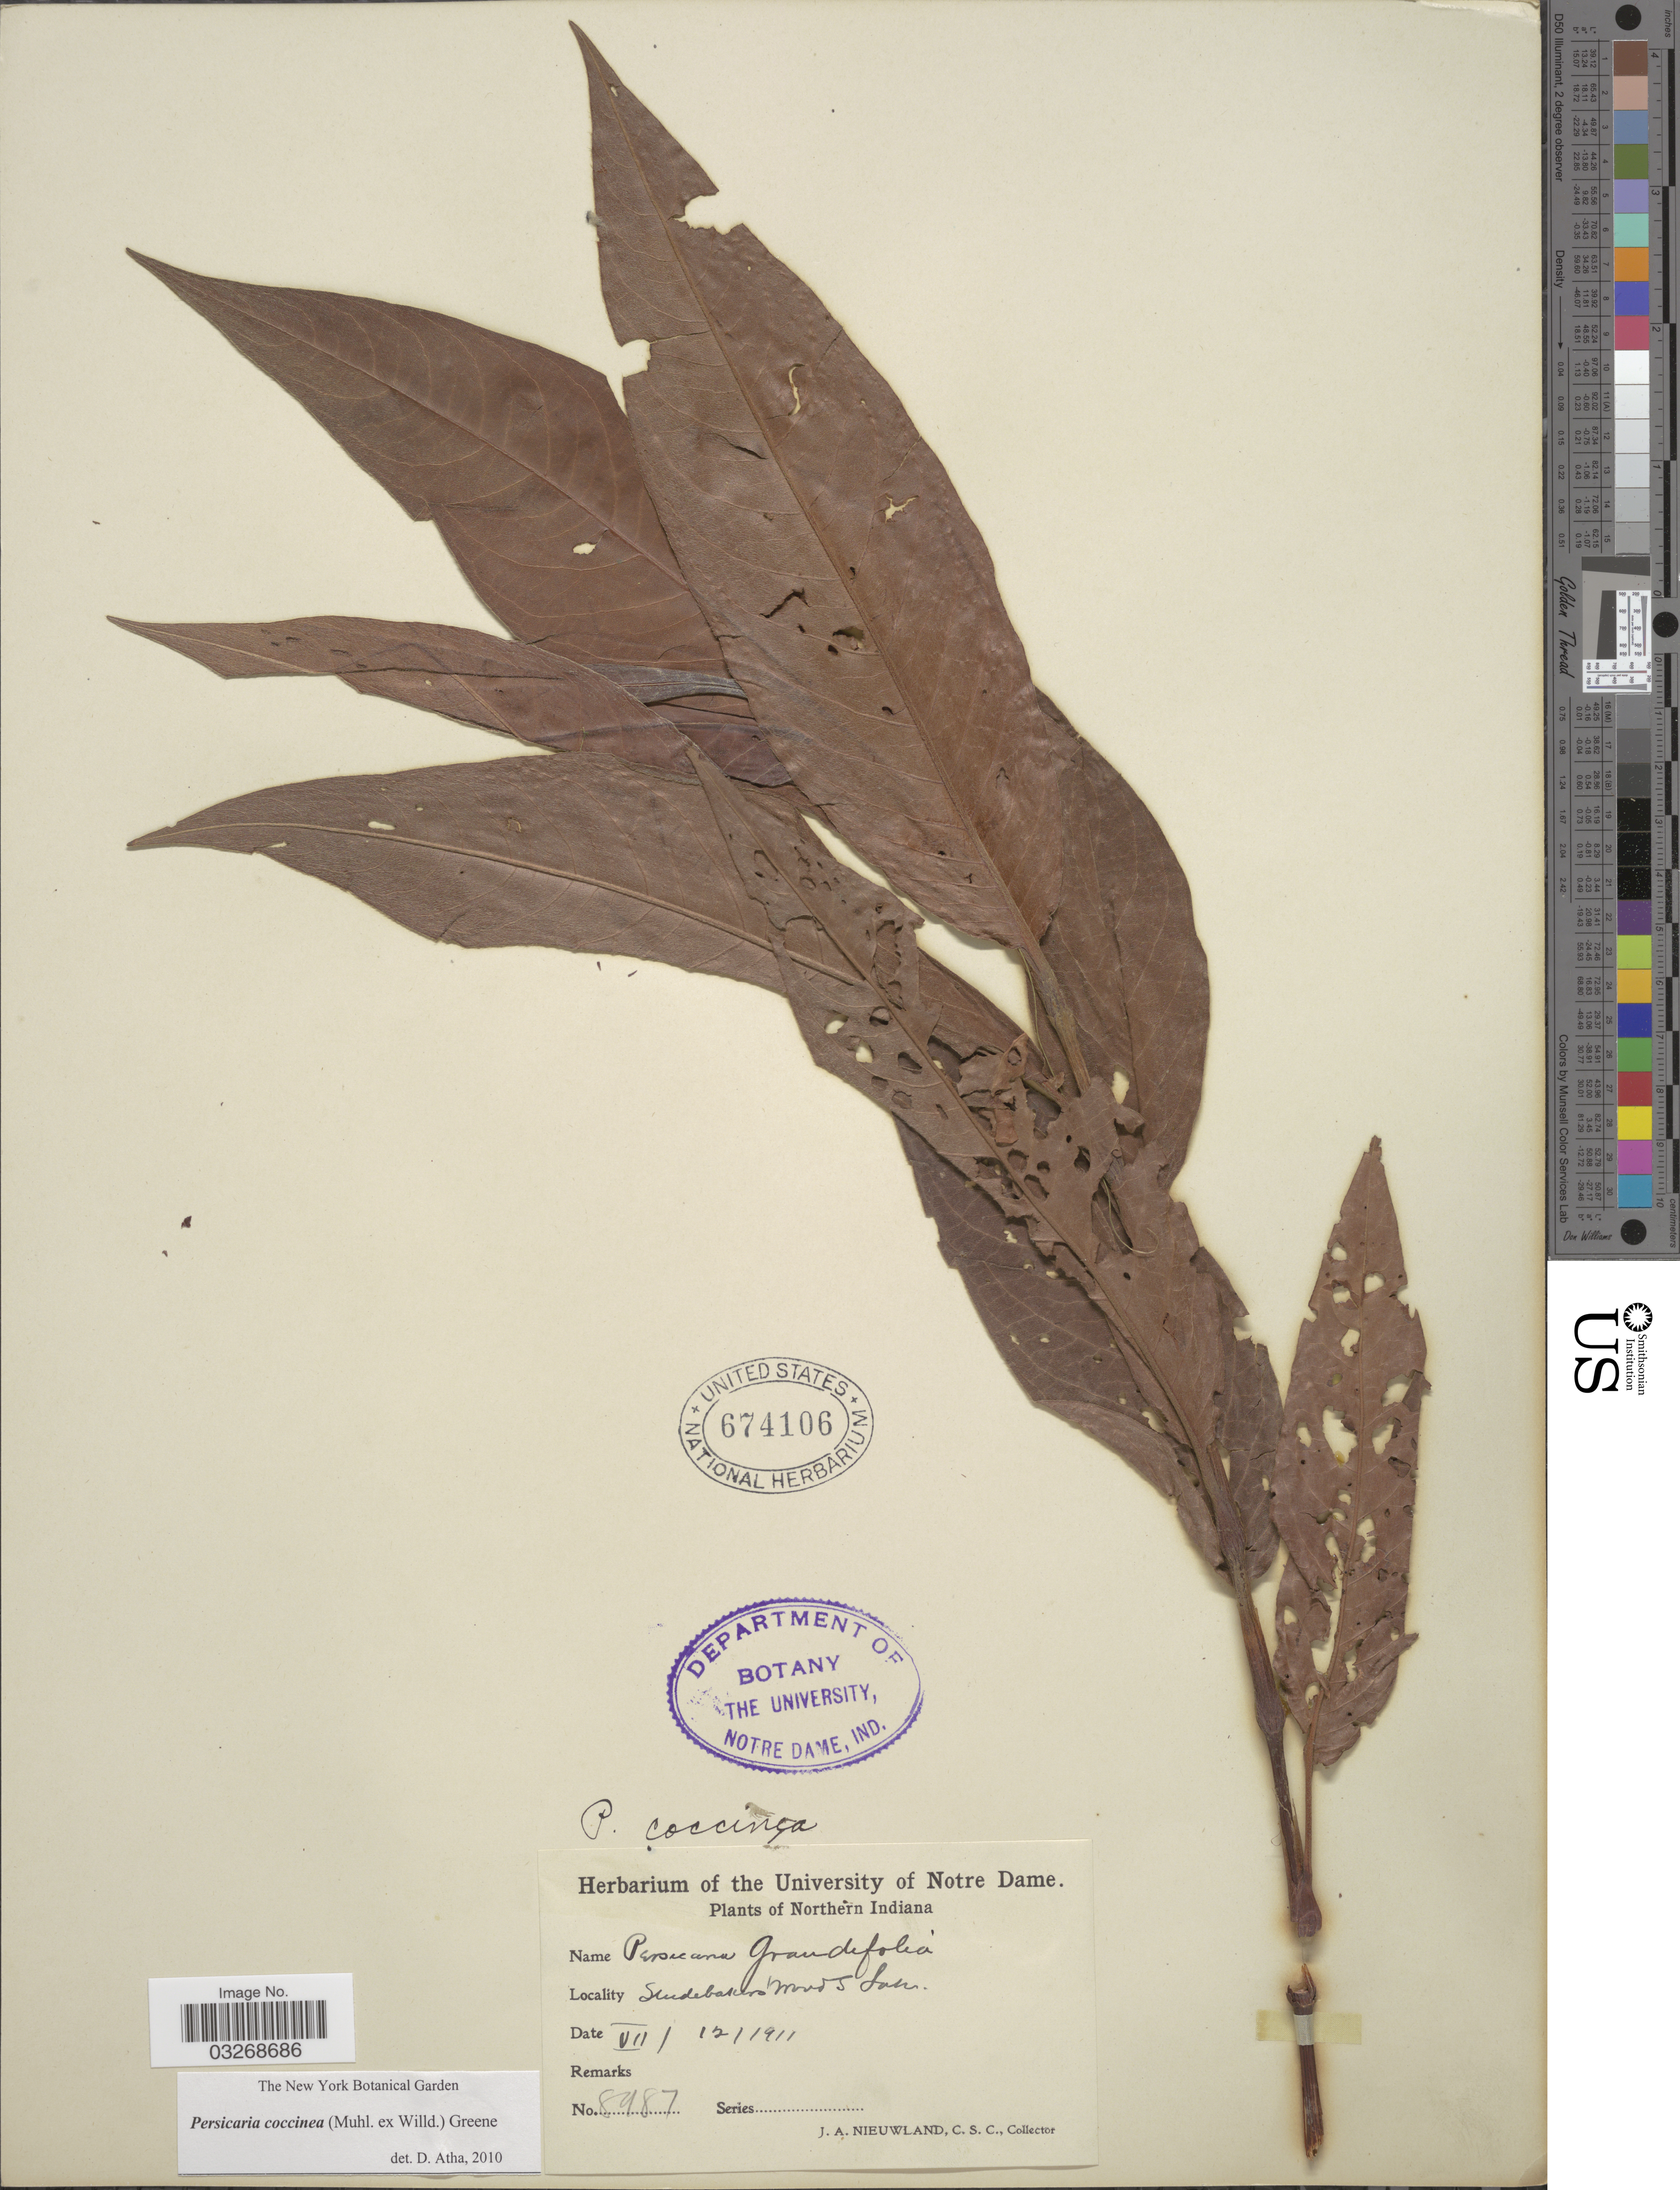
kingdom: Plantae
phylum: Tracheophyta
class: Magnoliopsida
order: Caryophyllales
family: Polygonaceae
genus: Persicaria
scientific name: Persicaria coccinea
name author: (Muhl. ex Willd.) Greene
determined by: Atha, D. E.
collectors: J. A. Nieuwland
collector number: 8987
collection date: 1911-07-12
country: United States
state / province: Indiana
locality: Northern Indiana. Studebakers Woods lake.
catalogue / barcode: US 674106